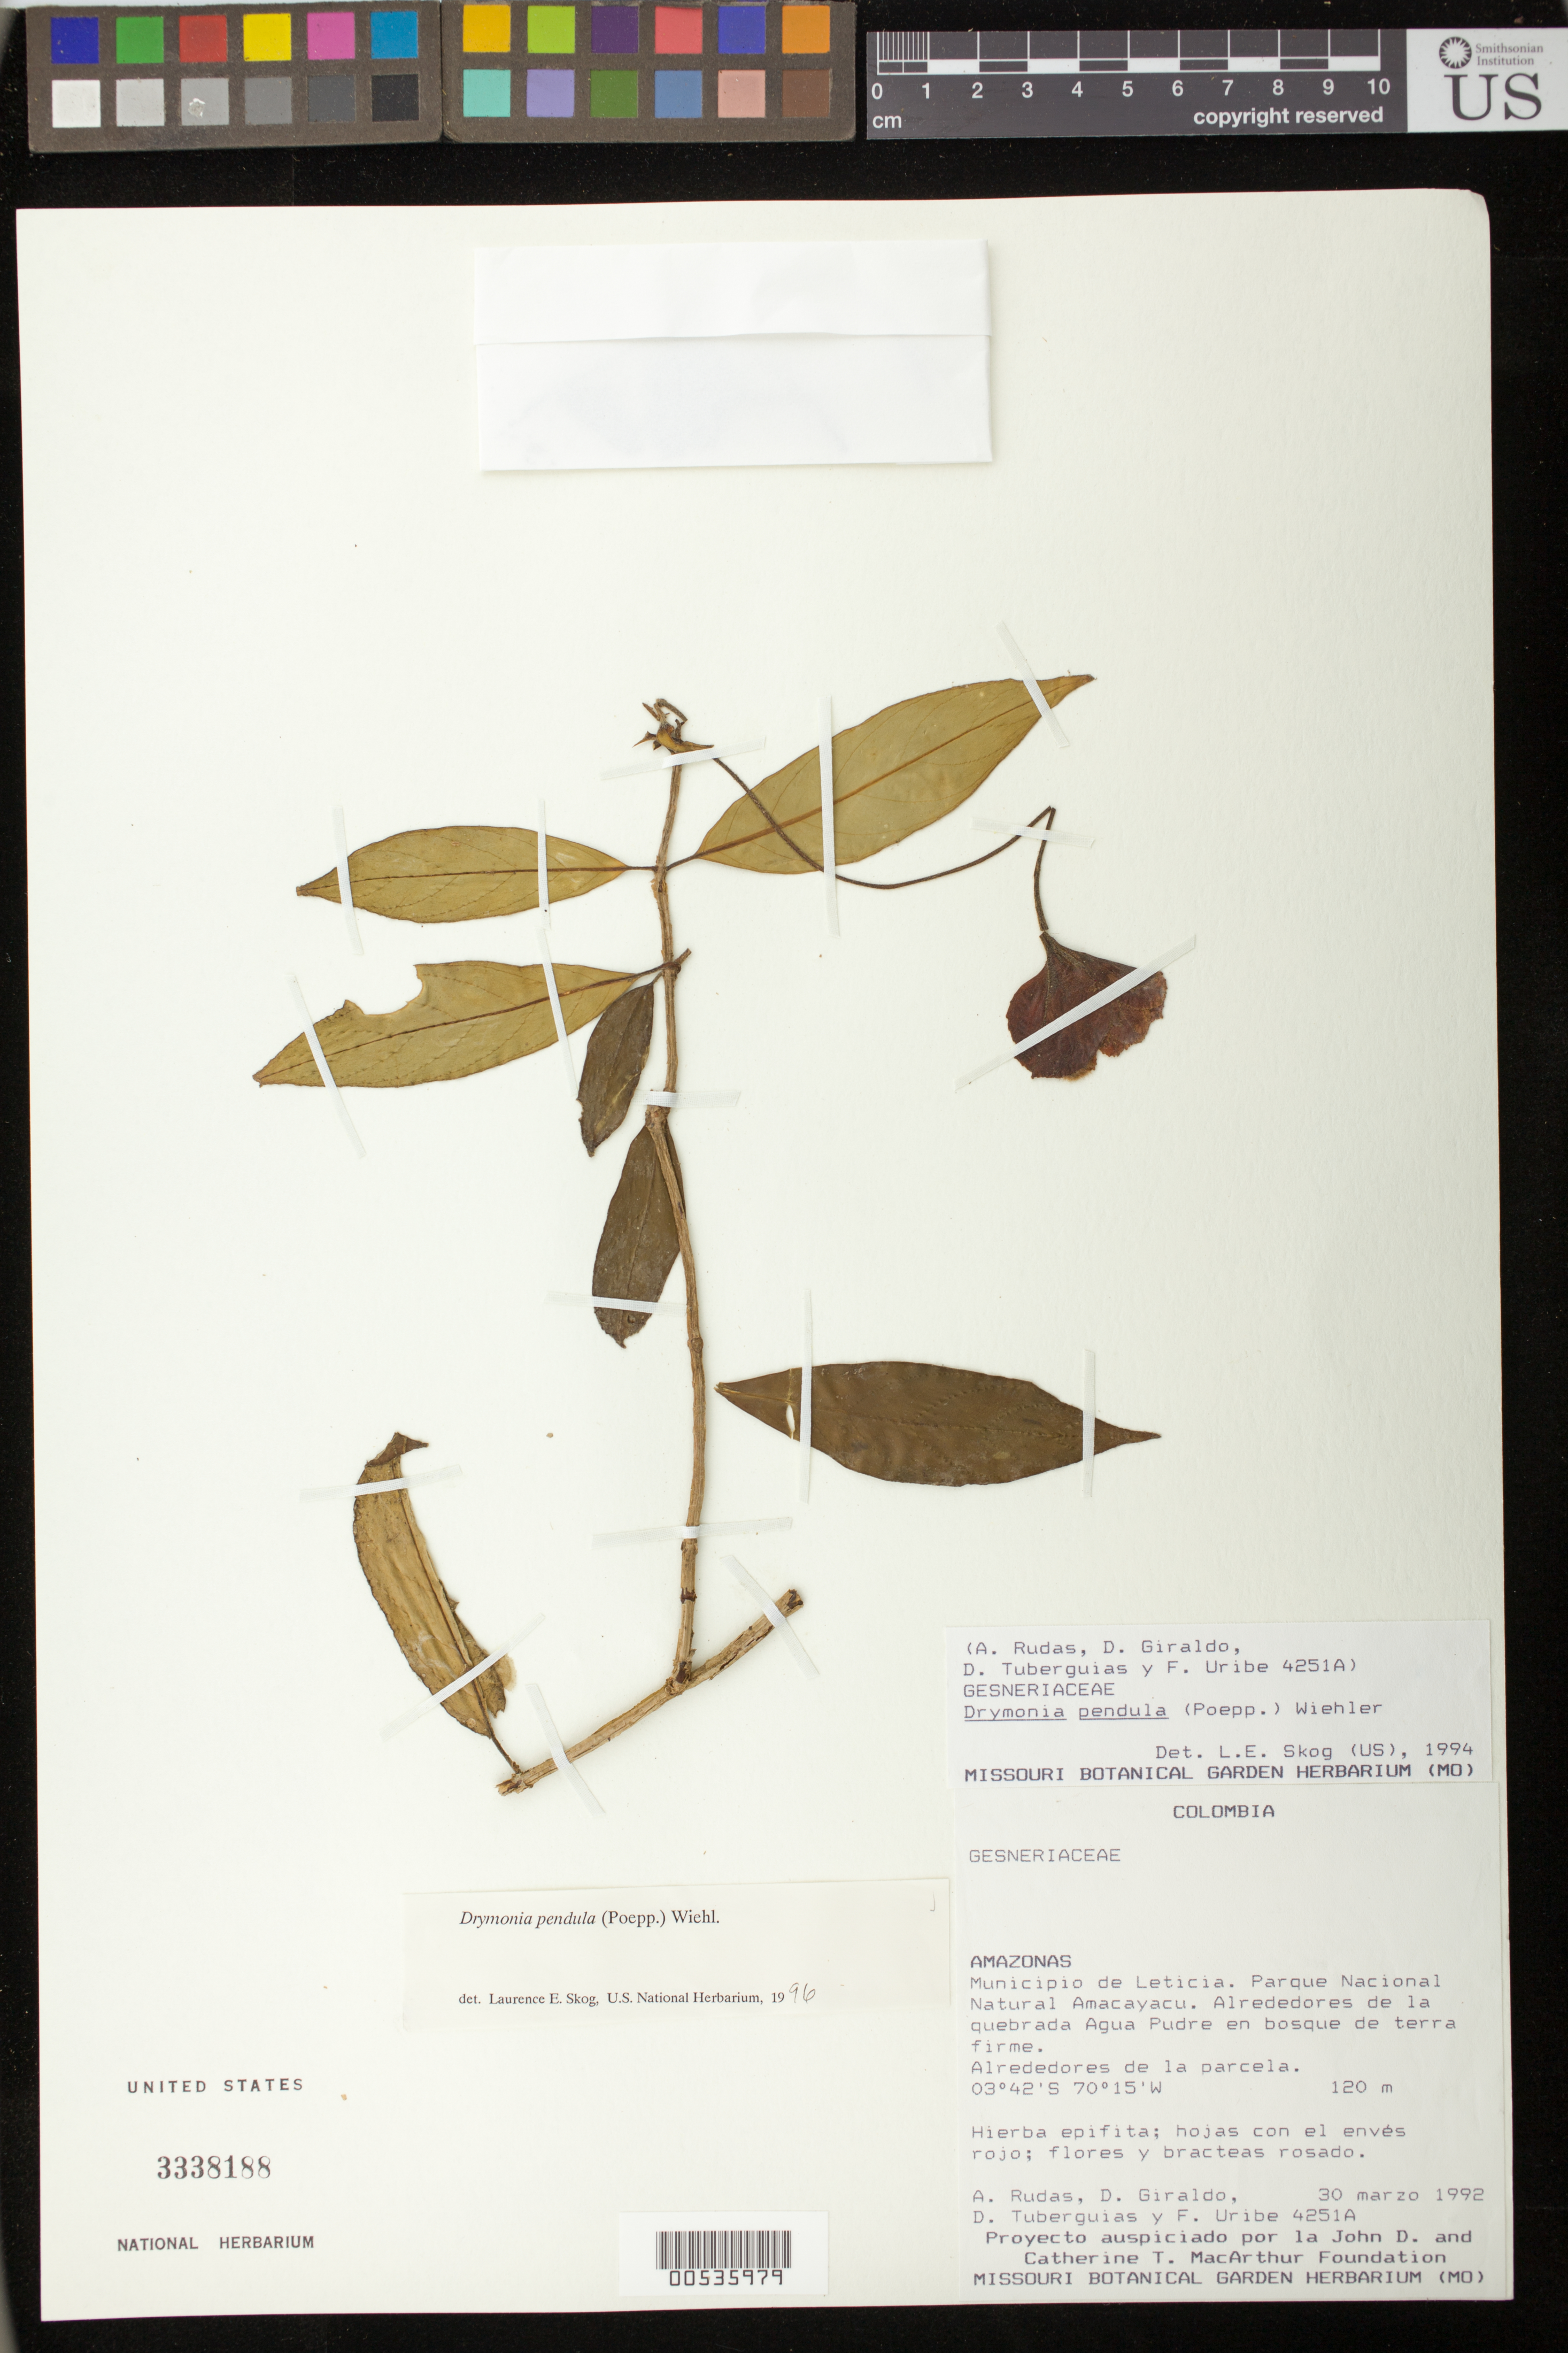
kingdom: Plantae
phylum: Tracheophyta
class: Magnoliopsida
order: Lamiales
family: Gesneriaceae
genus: Drymonia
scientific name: Drymonia pendula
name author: (Poepp.) Wiehler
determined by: Skog, Laurence E.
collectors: A. Rudas, D. Giraldo, D. Tuberguias & F. Uribe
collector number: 4251 A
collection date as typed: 30 Mar 1992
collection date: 1992-03-30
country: Colombia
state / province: Amazônas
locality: Mpio. de Leticia; Parque Nacional Natural Amacayacu, alrededores de la quebrada Agua Pudre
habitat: Bosque de terra firme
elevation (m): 120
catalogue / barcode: US 3338188